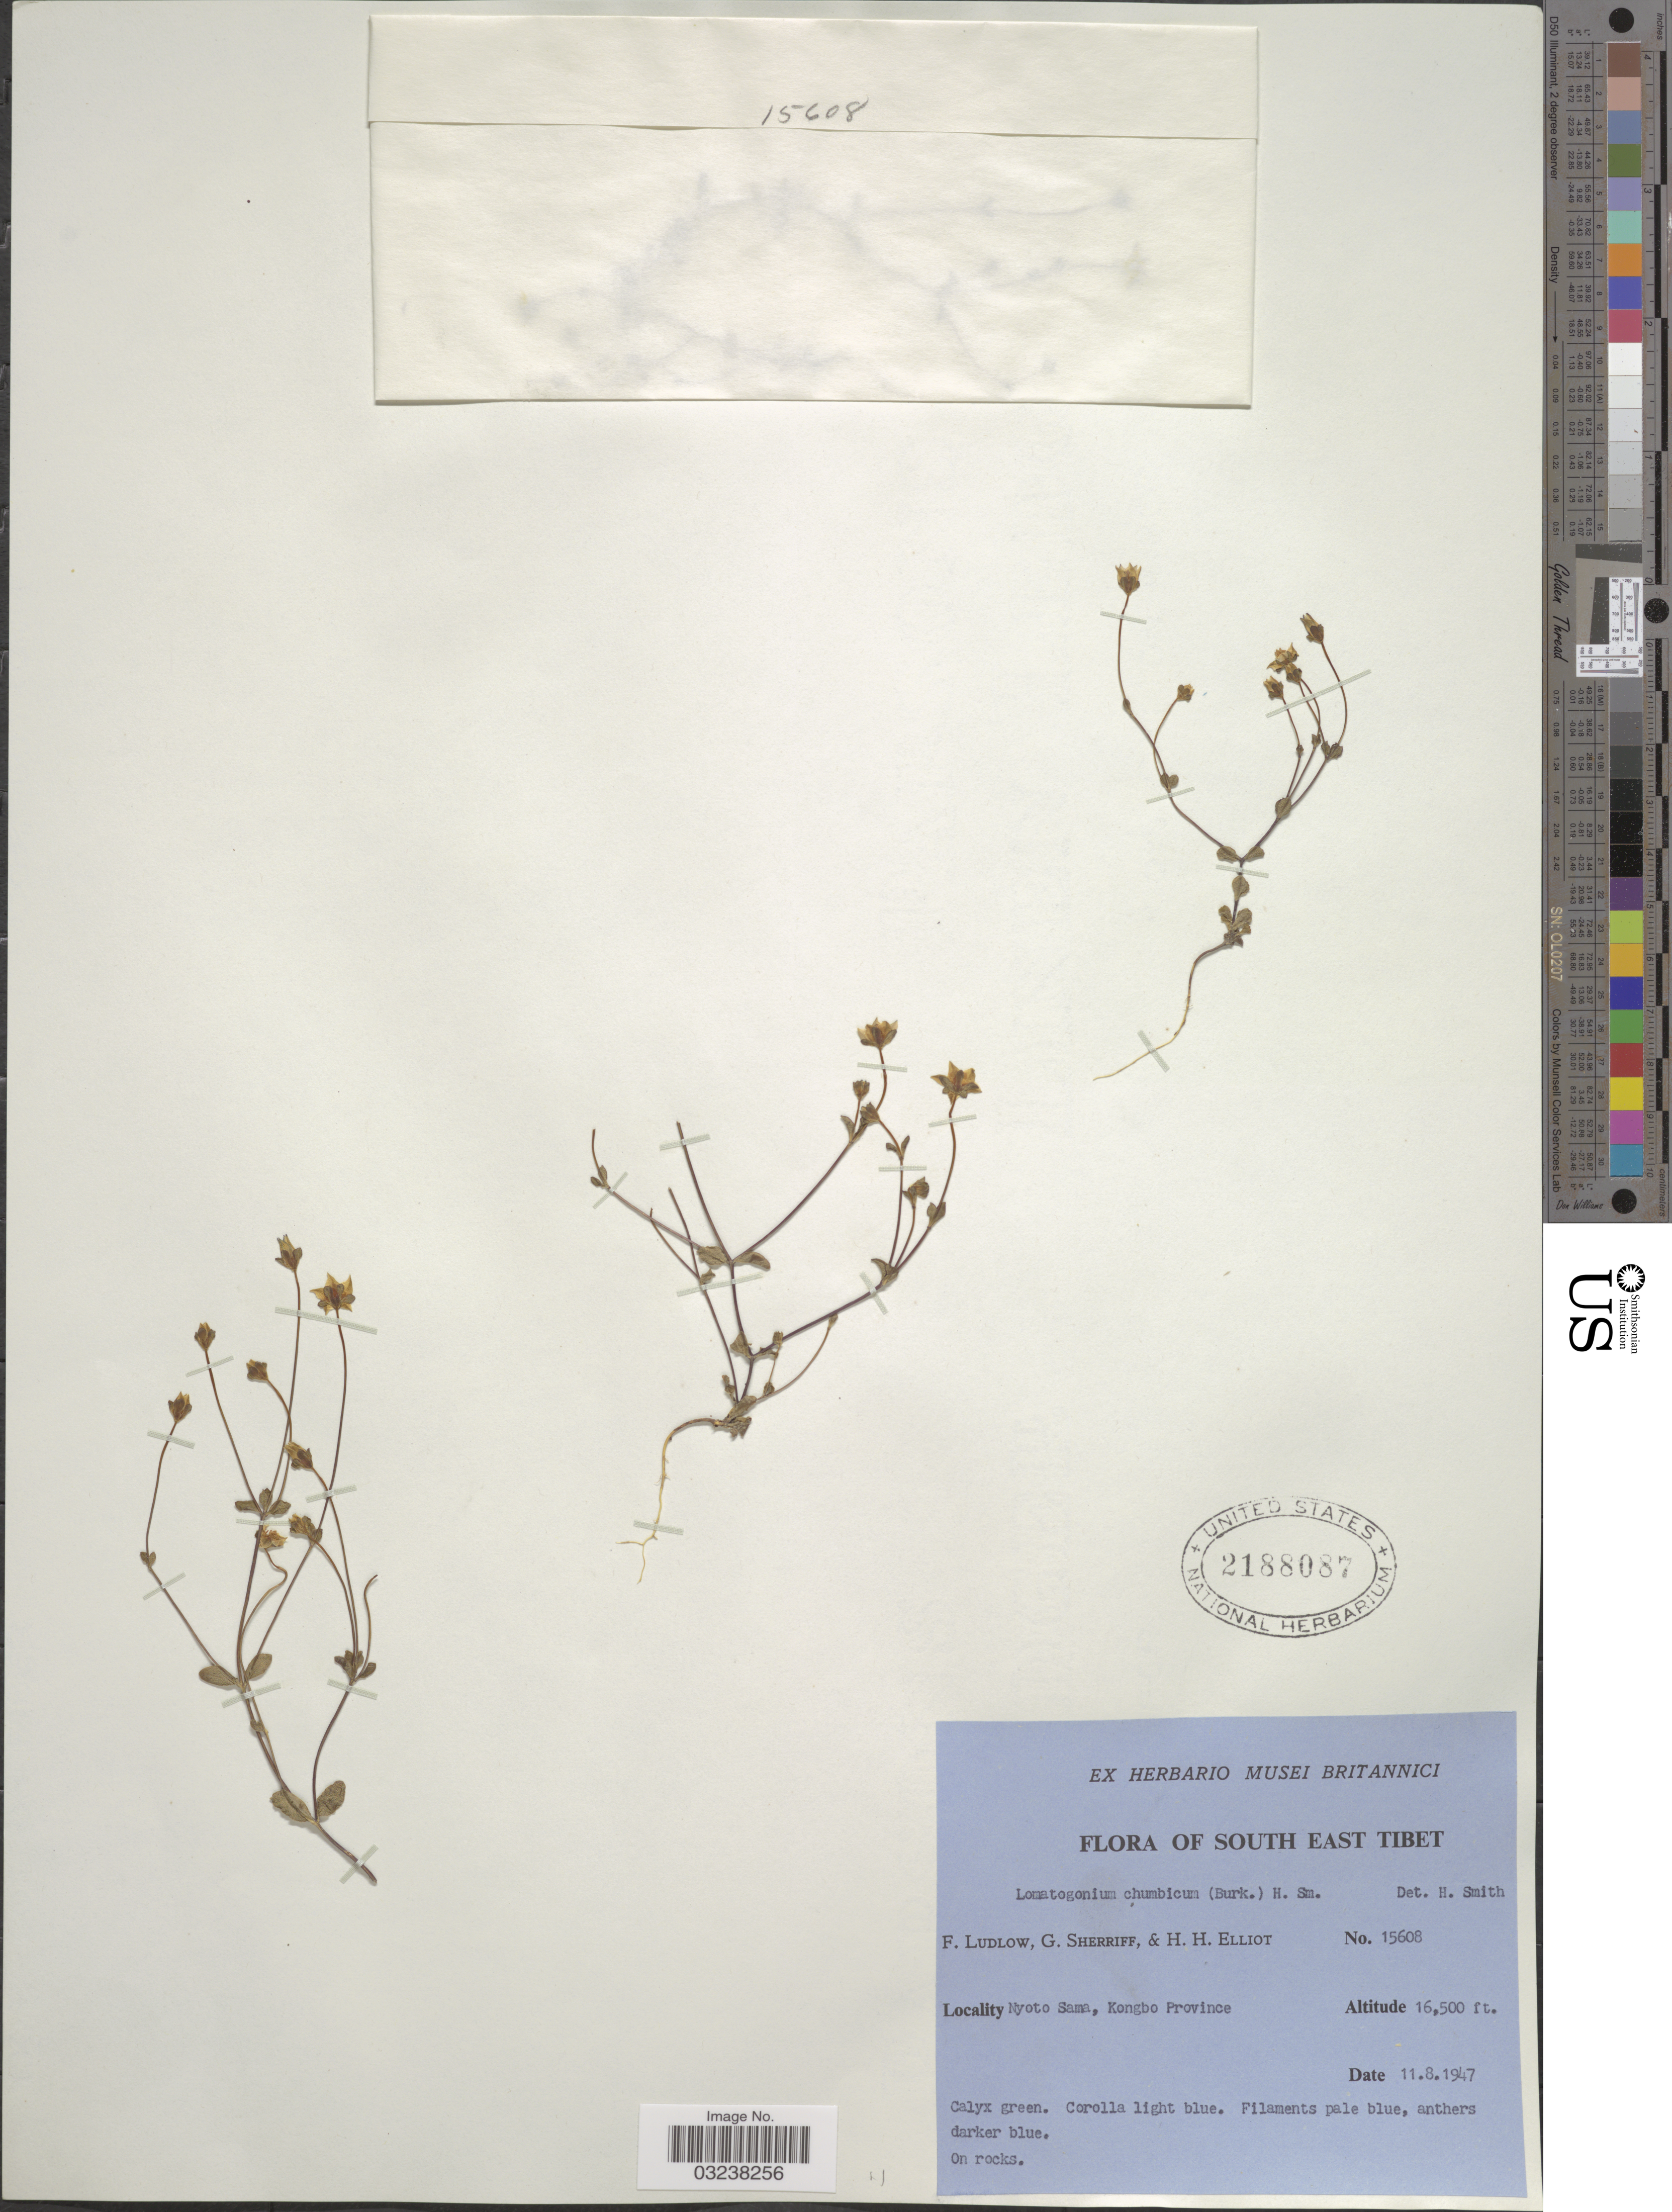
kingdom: Plantae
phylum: Tracheophyta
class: Magnoliopsida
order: Gentianales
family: Gentianaceae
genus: Lomatogonium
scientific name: Lomatogonium chumbicum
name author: (Burkill) Harry Sm.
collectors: F. Ludlow, G. Sherriff & H. H. Elliot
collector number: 15608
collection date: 1947-08-11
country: China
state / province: Xizang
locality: South East Tibet. Nyoto Sama, Kongbo Province.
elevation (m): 5029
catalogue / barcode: US 2188087